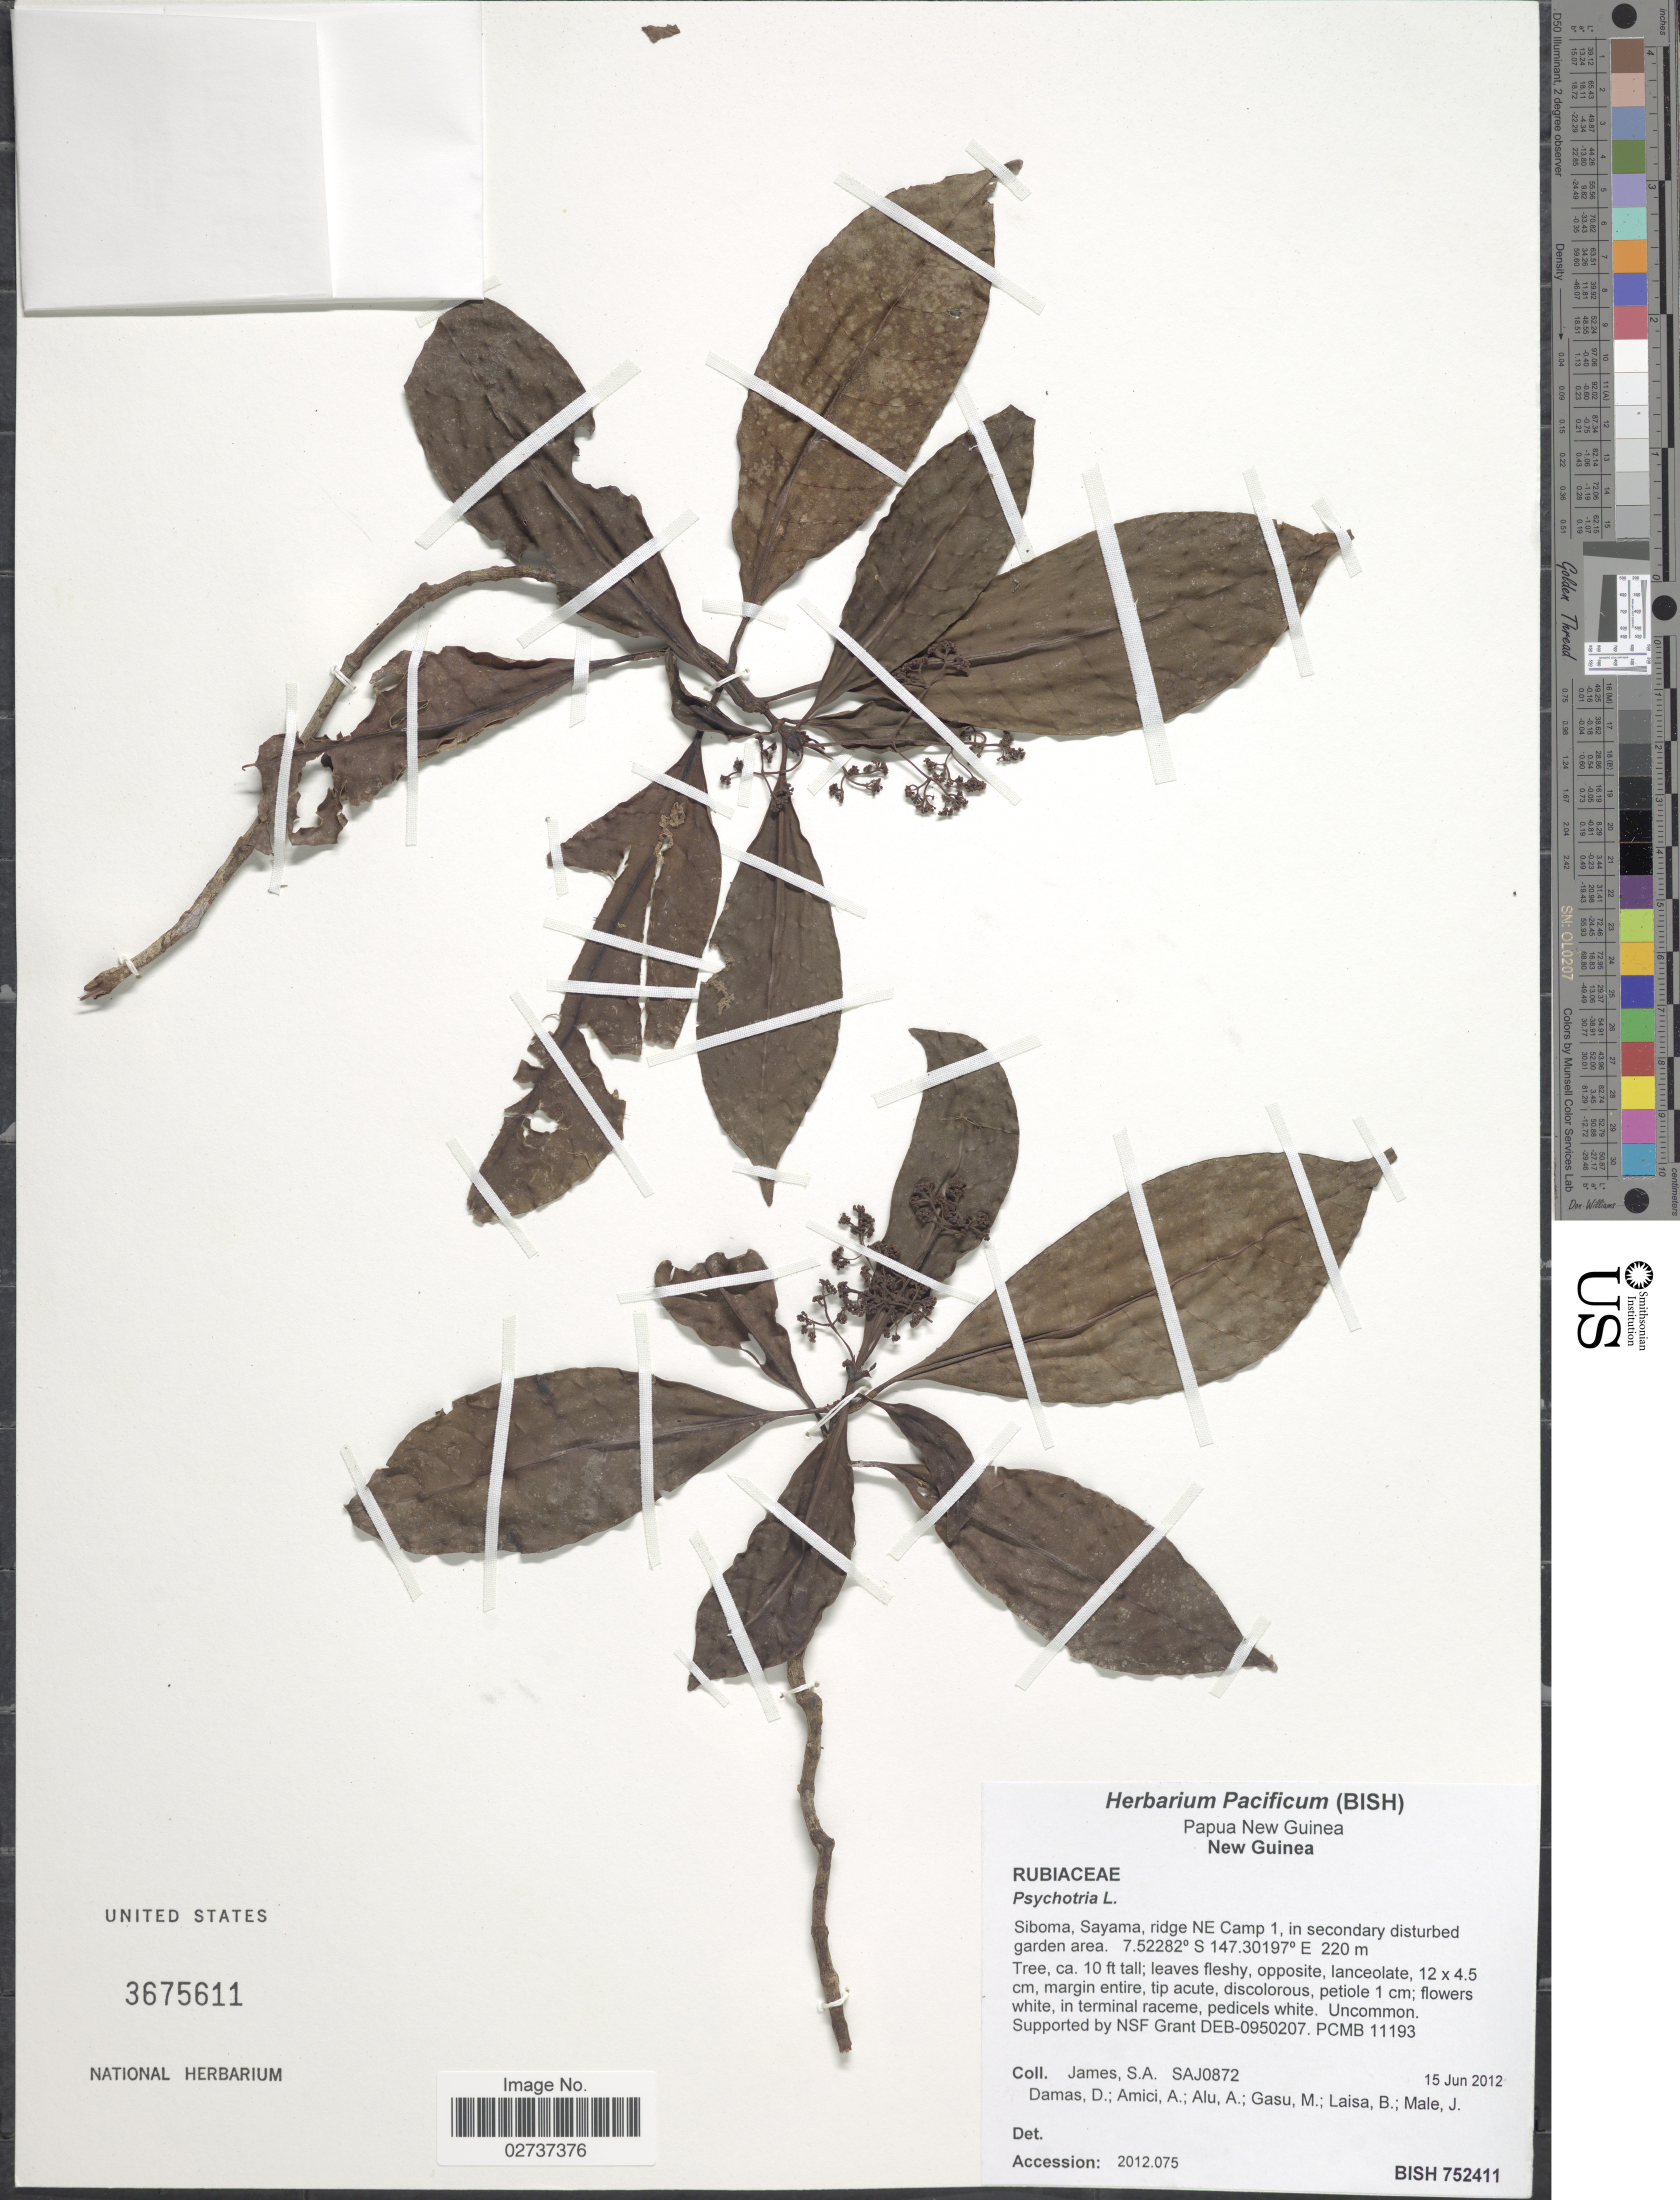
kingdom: Plantae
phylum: Tracheophyta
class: Magnoliopsida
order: Gentianales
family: Rubiaceae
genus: Psychotria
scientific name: Psychotria sp.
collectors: S. James, D. Damas, A. Amici, A. Alu & et al.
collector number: SAJ0872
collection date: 2012-06-15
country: Papua New Guinea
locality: New Guinea. Siboma, Sayama, ridge NE Camp 1, in secondary disturbed garden area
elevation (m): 220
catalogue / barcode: US 3675611